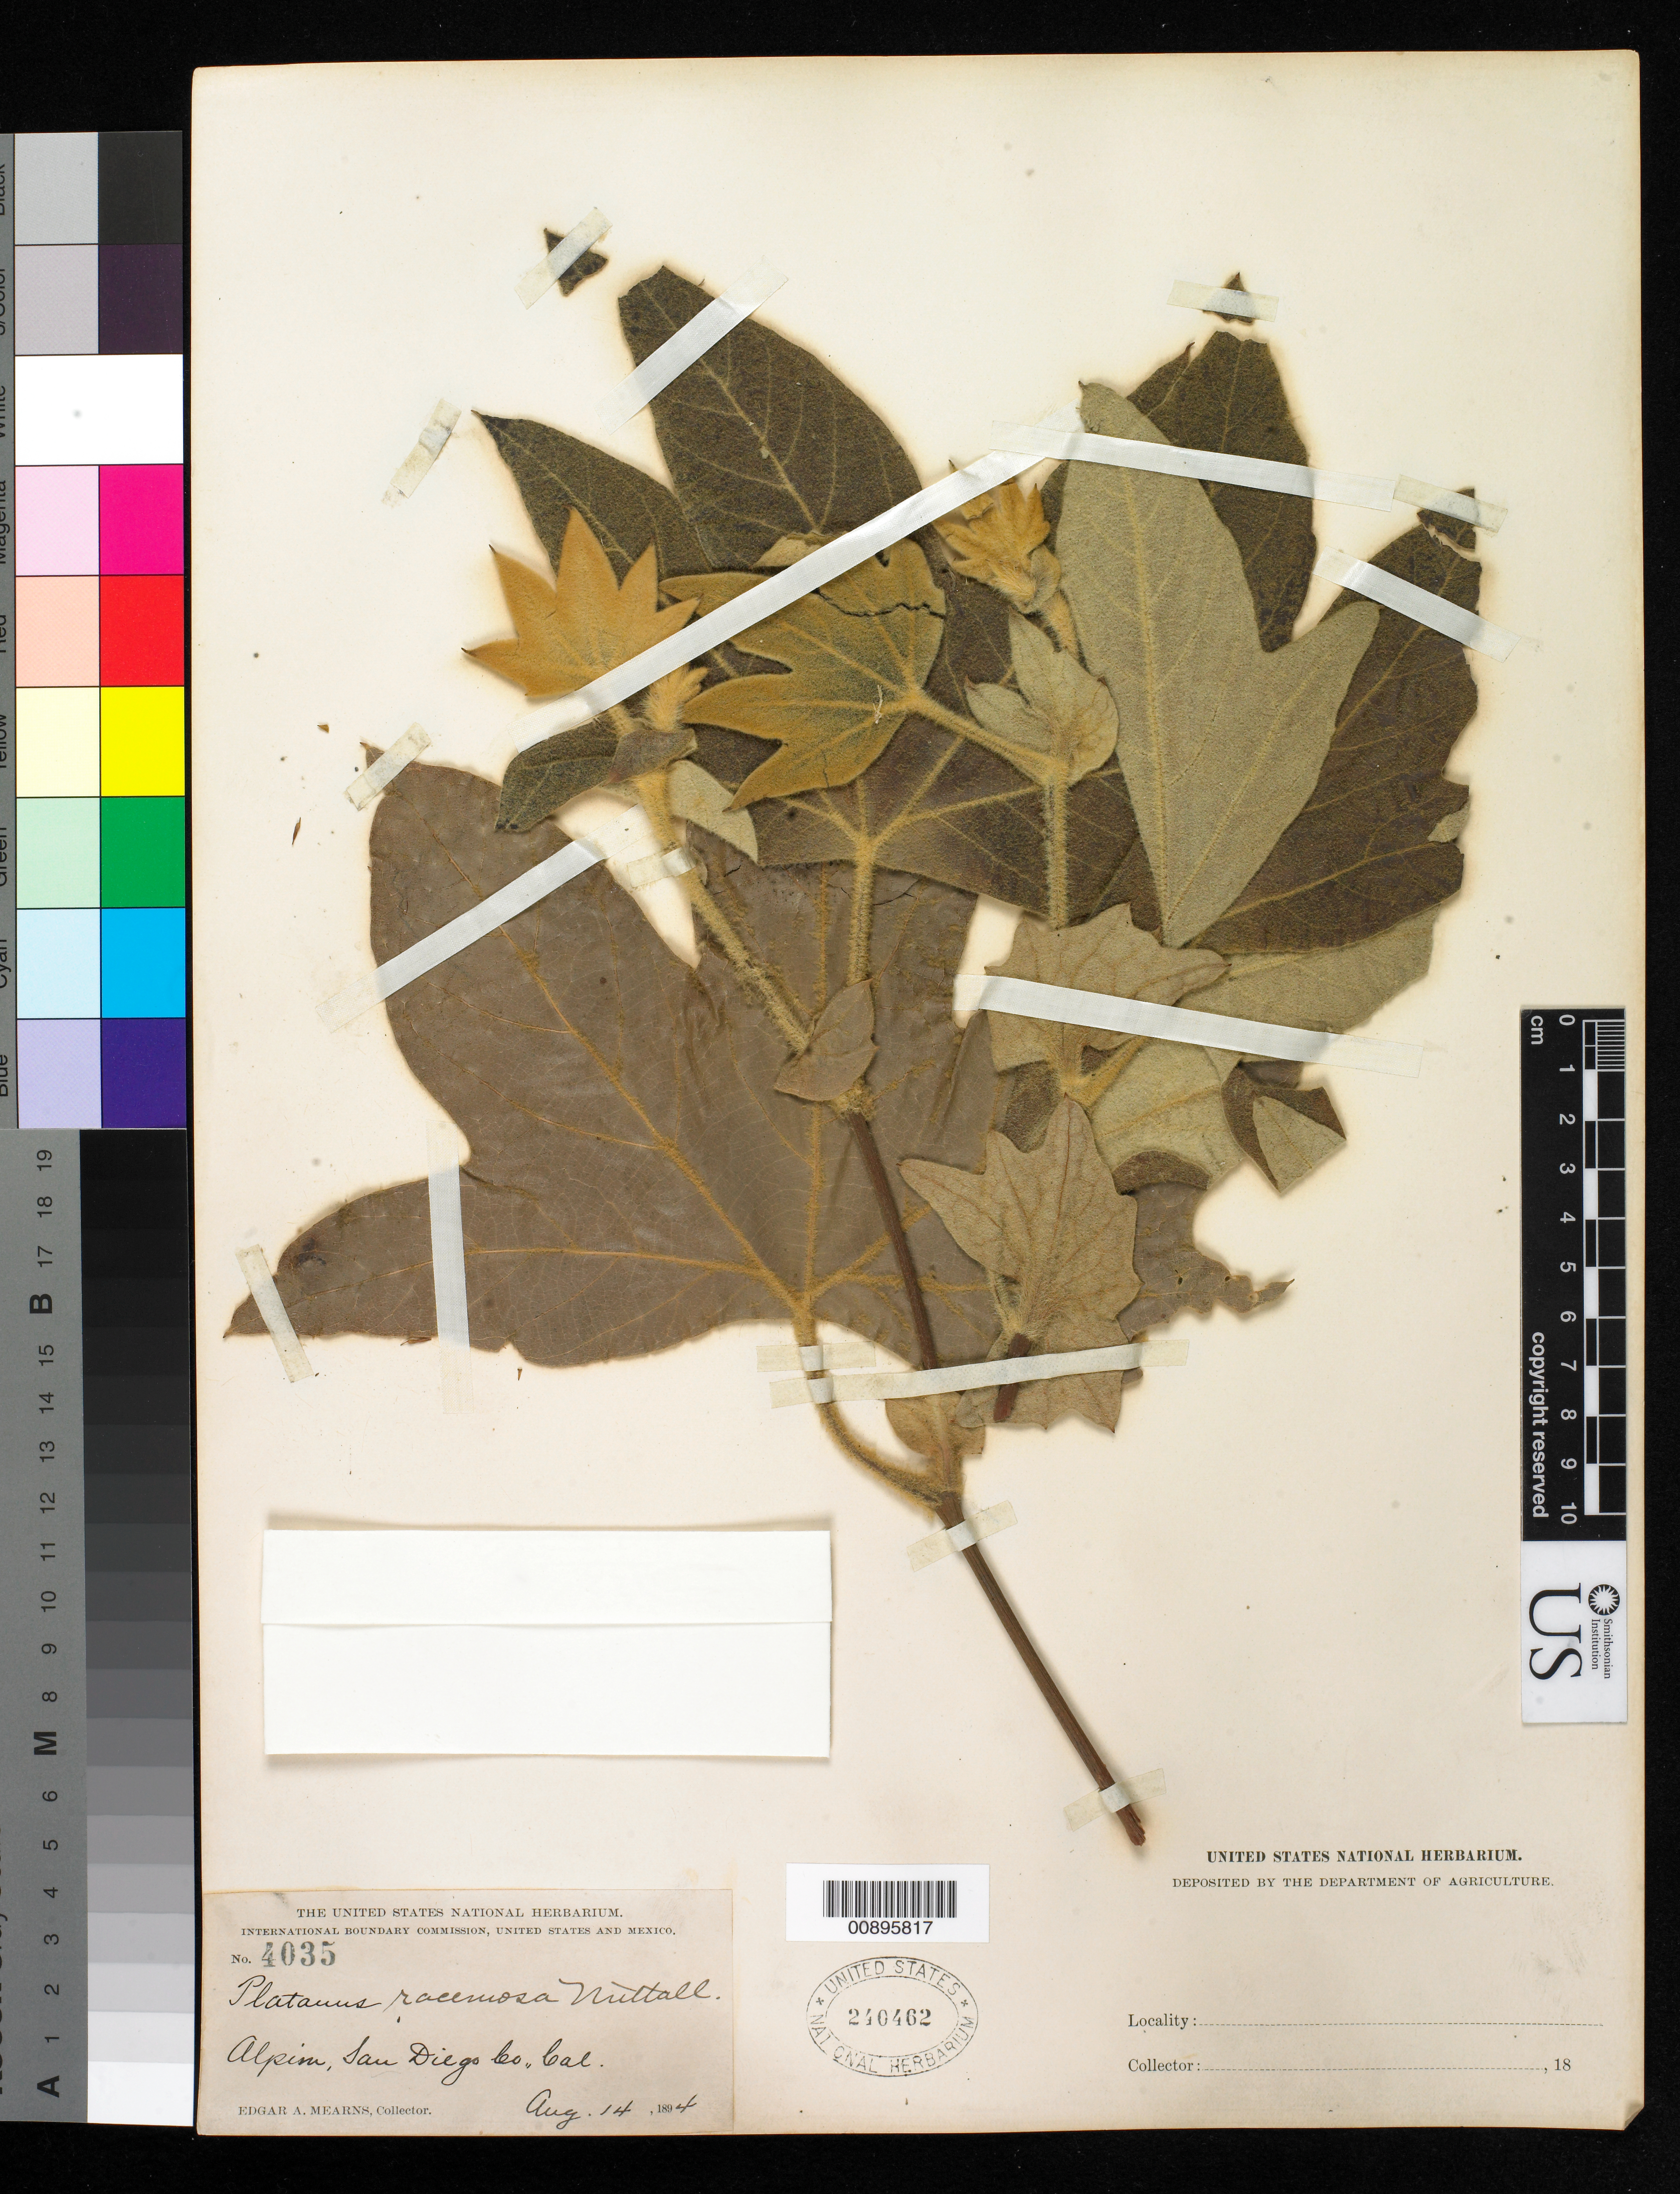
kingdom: Plantae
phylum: Tracheophyta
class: Magnoliopsida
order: Proteales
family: Platanaceae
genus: Platanus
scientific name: Platanus racemosa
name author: Nutt.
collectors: E. A. Mearns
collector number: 4035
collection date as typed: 14 Aug 1894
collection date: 1894-08-14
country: United States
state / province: California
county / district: San Diego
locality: Alpine, San Diego County, California.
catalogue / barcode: US 240462